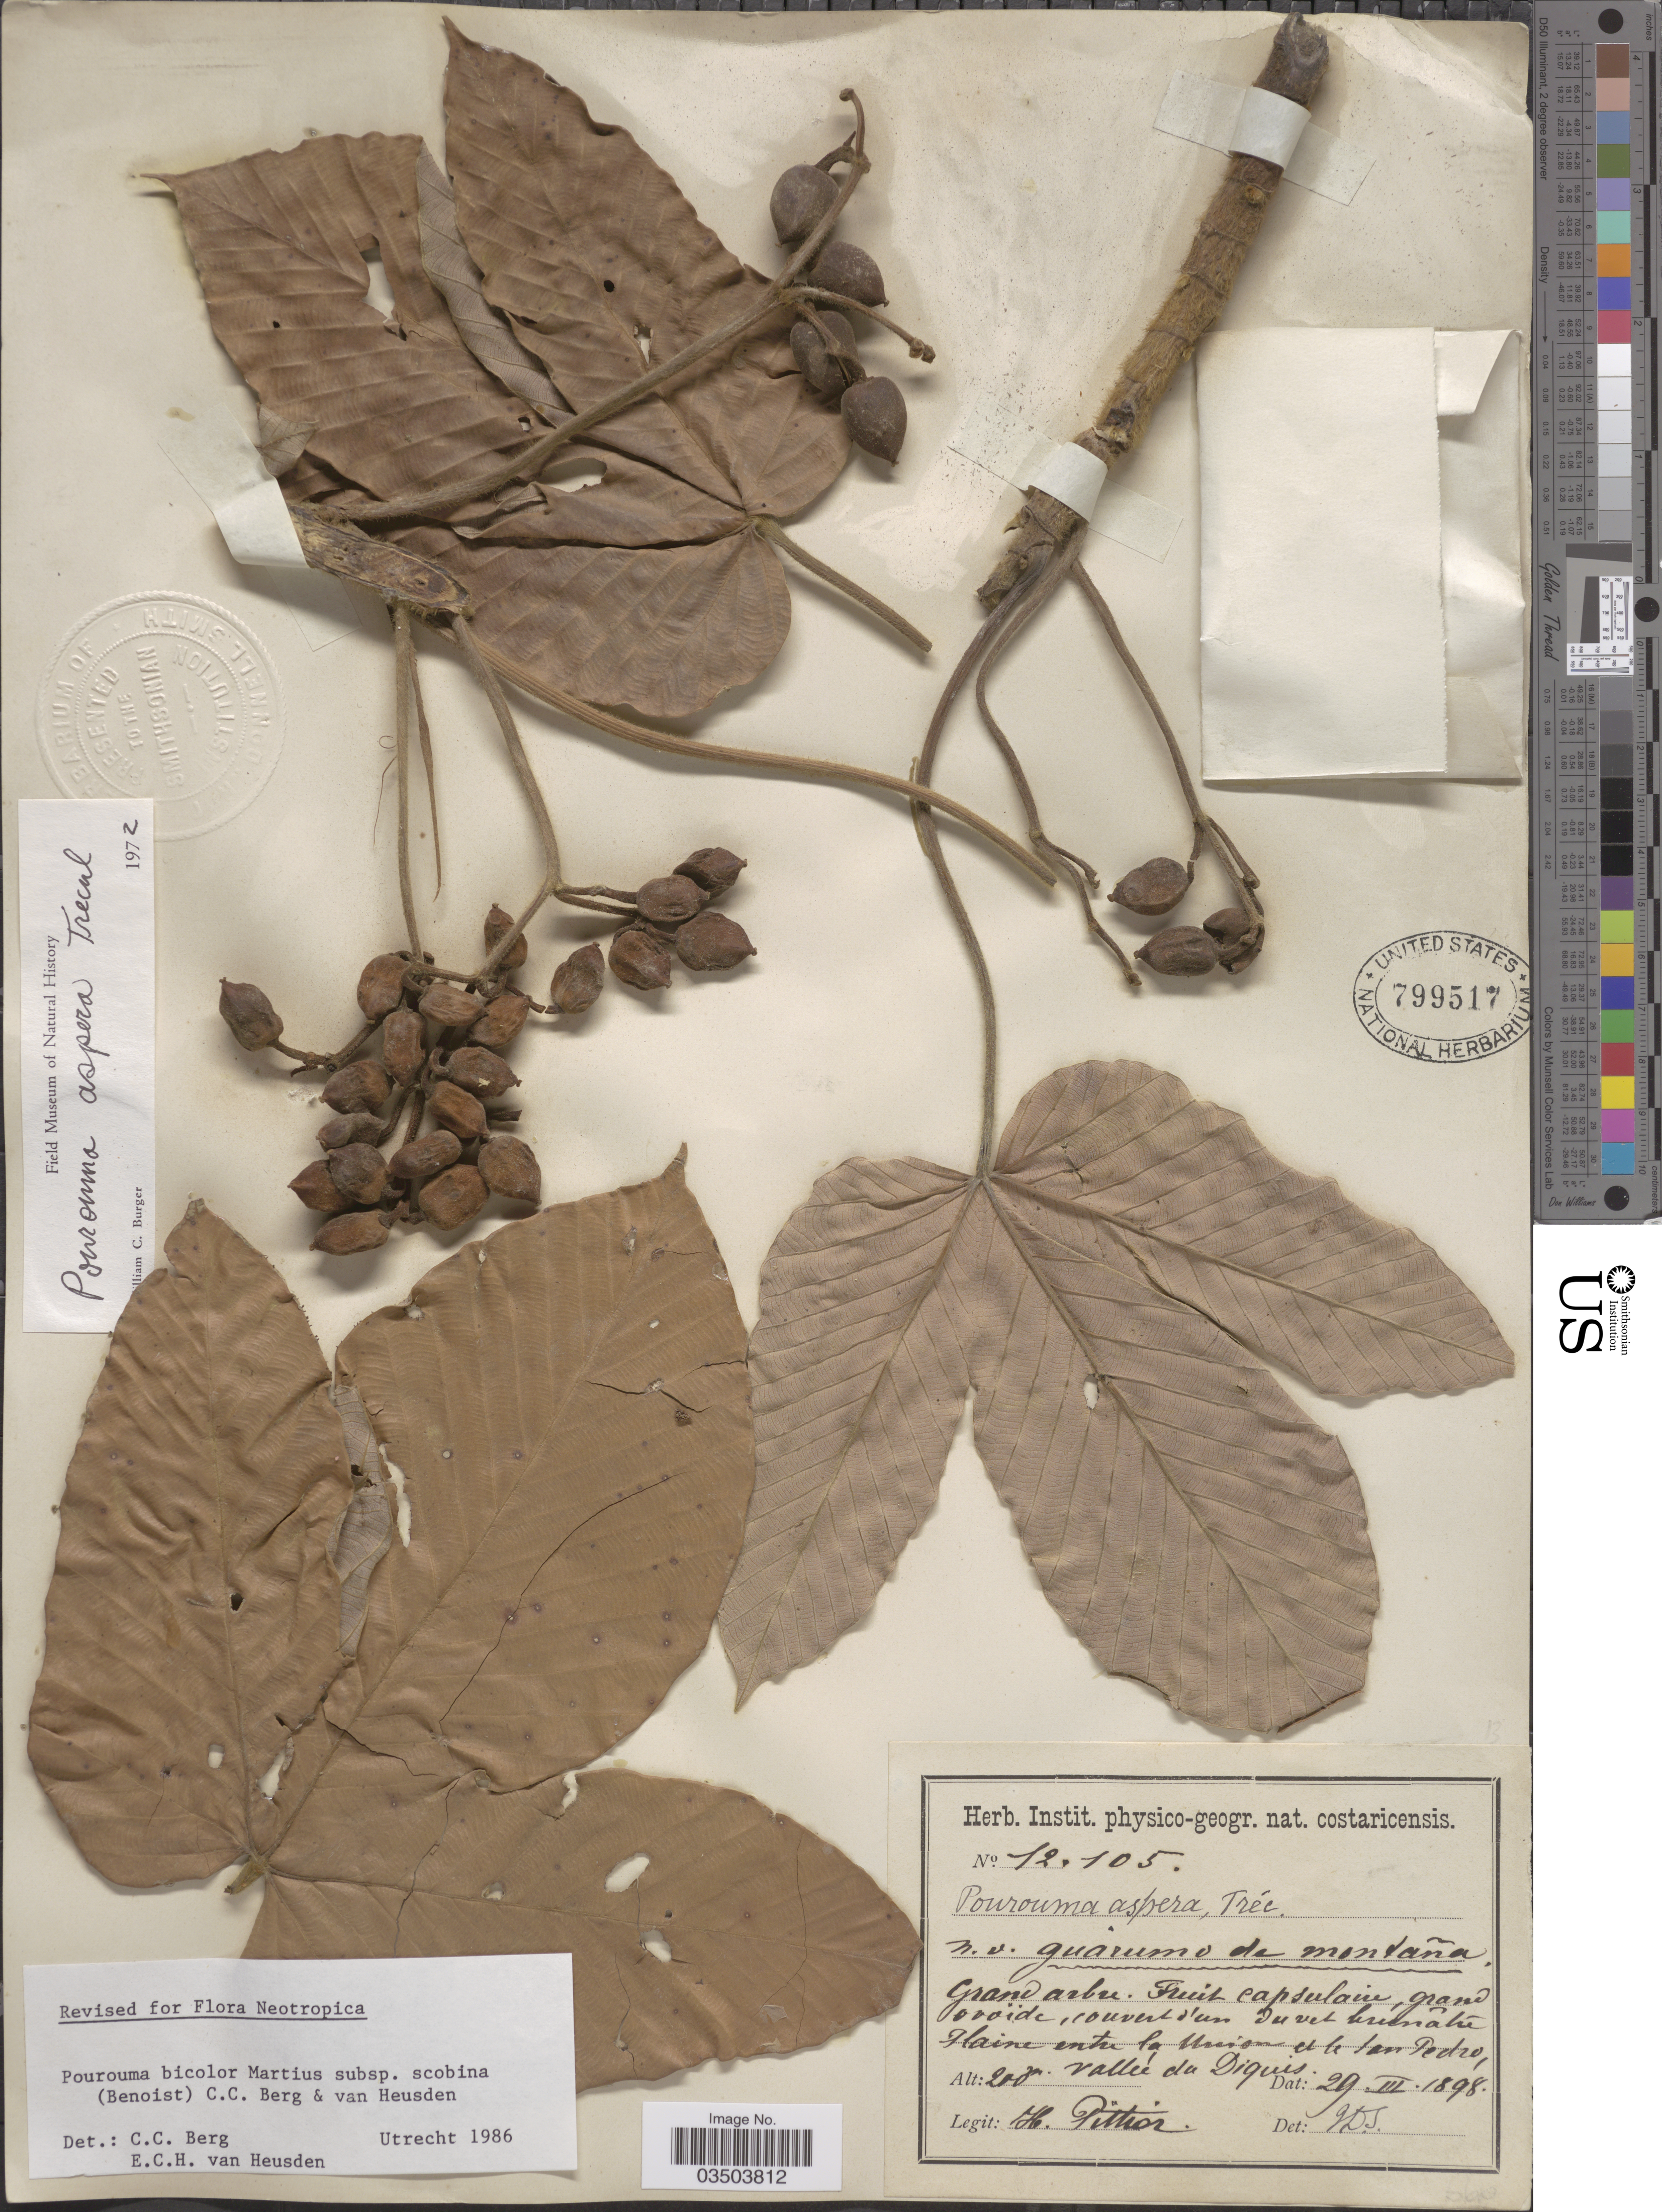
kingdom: Plantae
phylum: Tracheophyta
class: Magnoliopsida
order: Rosales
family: Urticaceae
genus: Pourouma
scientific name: Pourouma bicolor subsp. scobina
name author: (Benoist) C.C. Berg & Heusden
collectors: H. F. Pittier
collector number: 12105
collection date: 1898-03-29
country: Costa Rica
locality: Plaine entre la Union et le San Pedro, vallée du Diquis.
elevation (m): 200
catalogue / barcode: US 799517